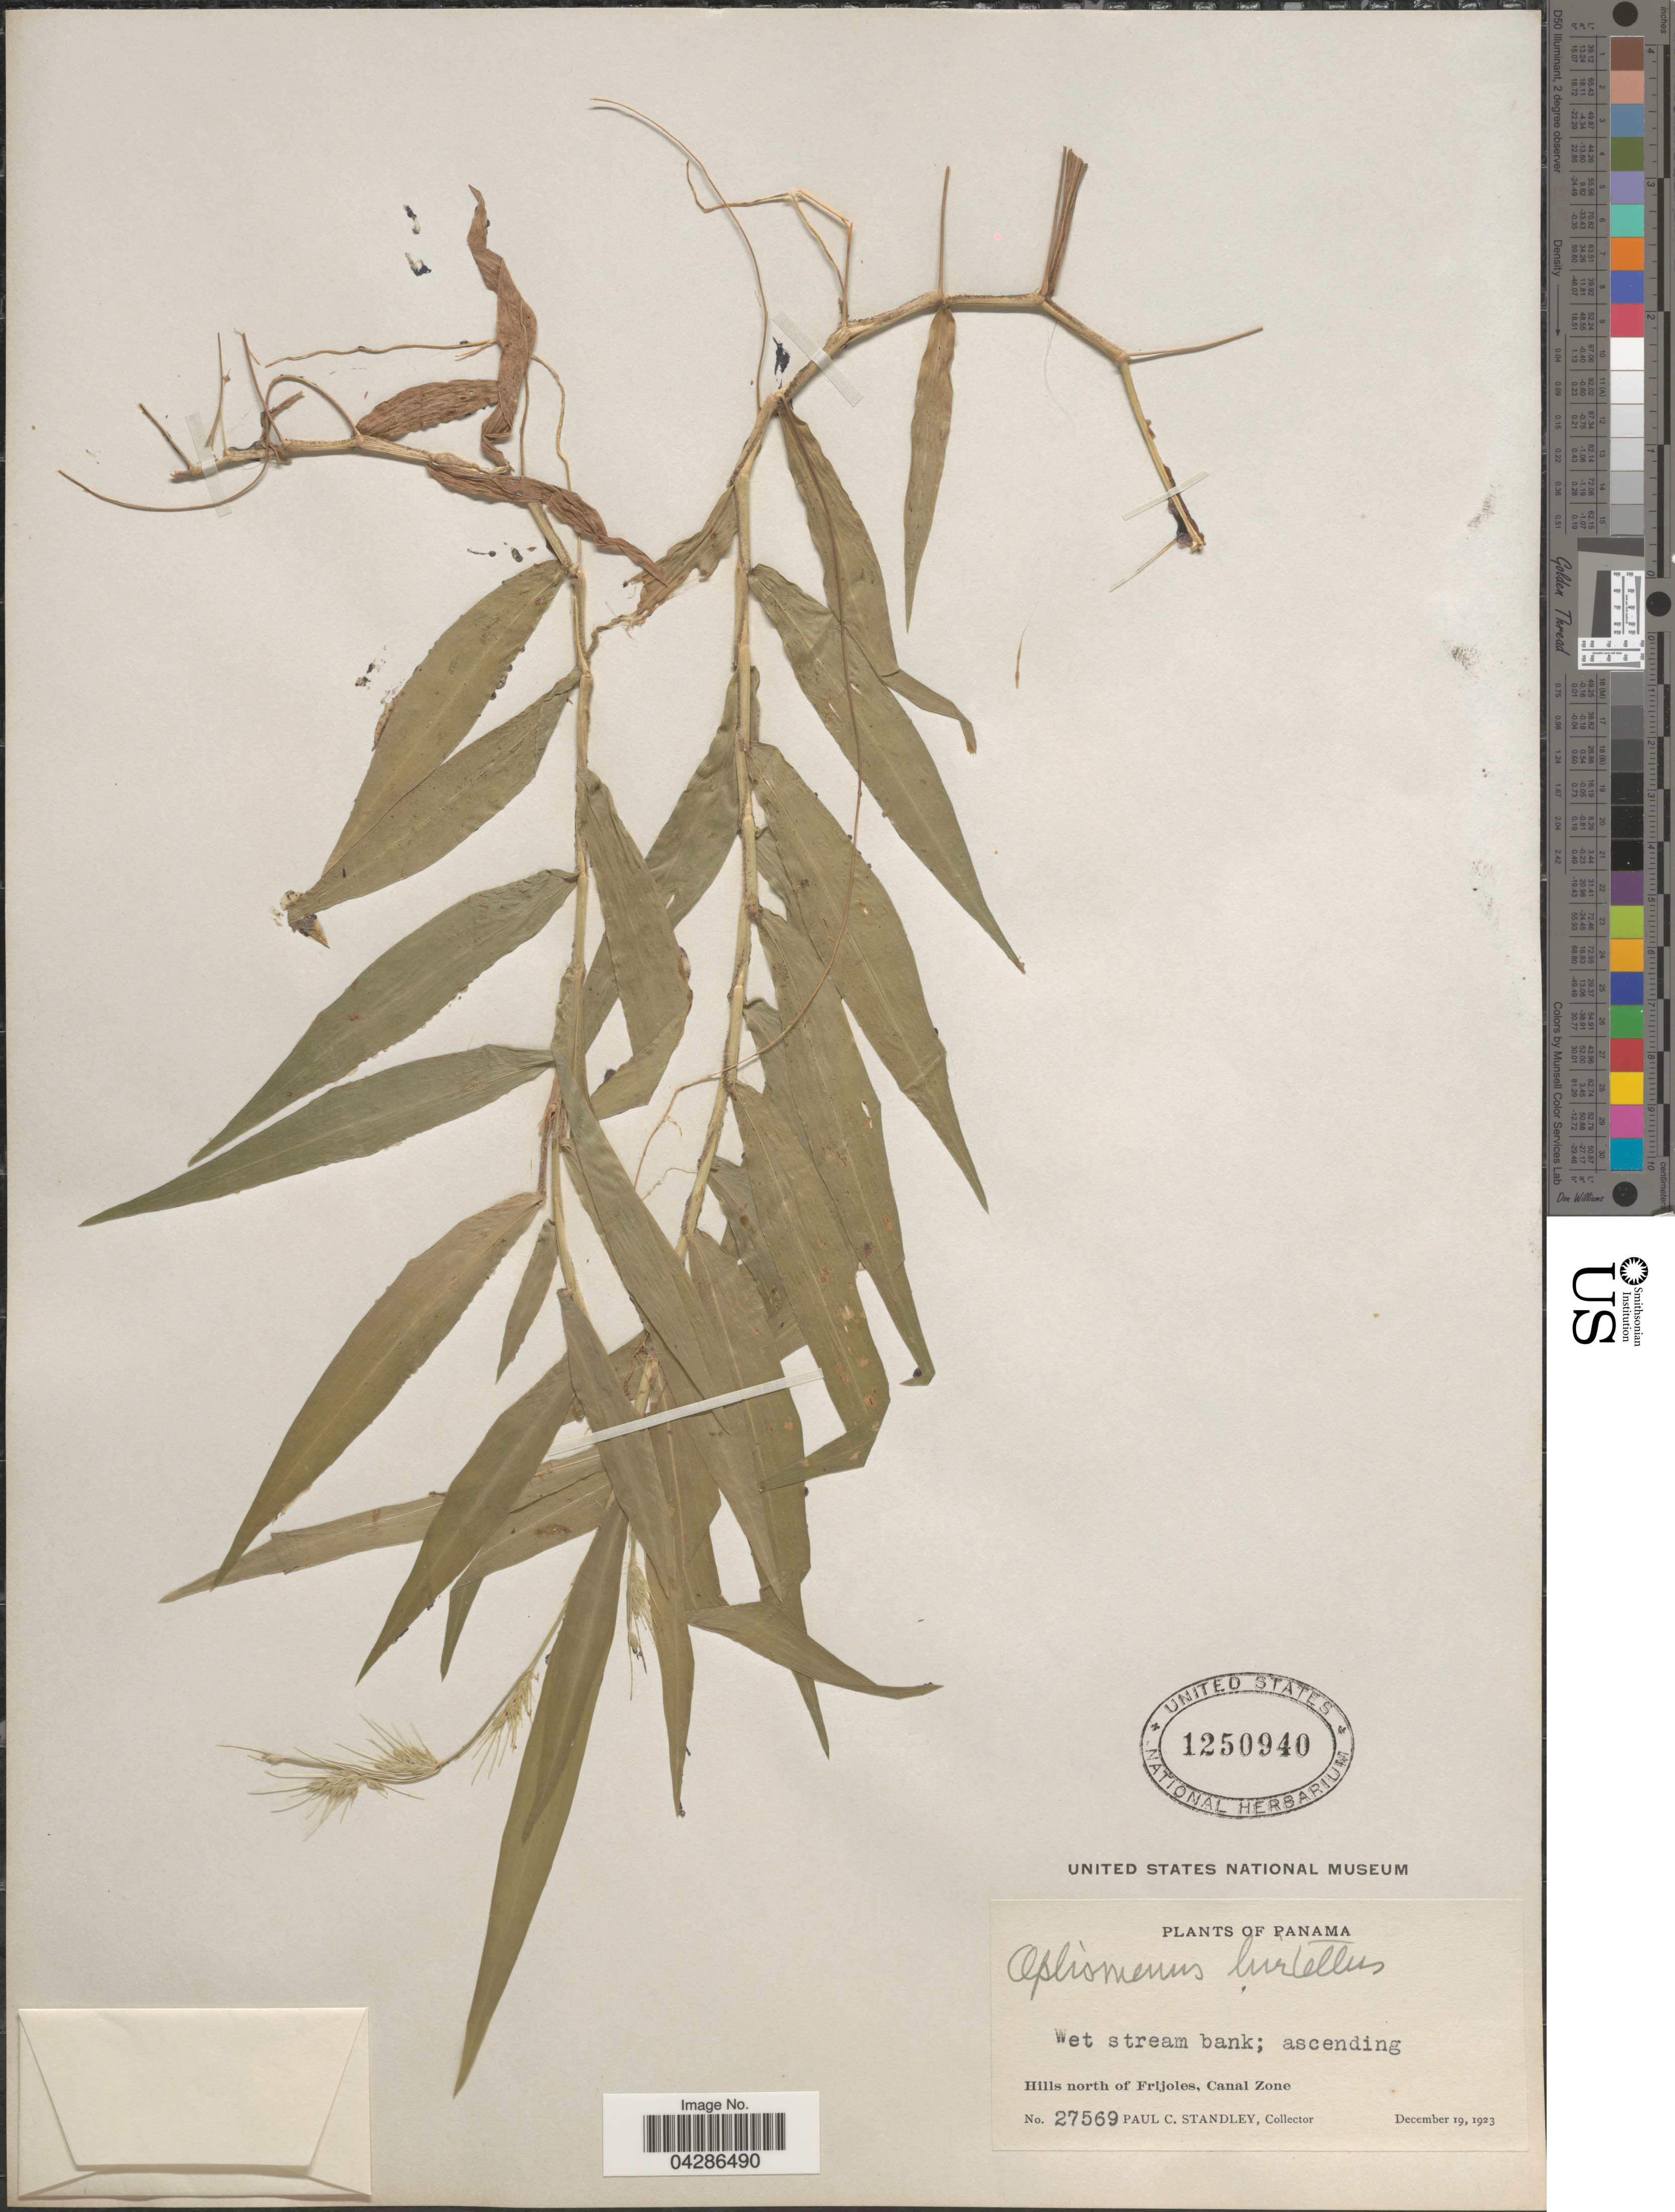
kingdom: Plantae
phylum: Tracheophyta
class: Liliopsida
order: Poales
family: Poaceae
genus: Oplismenus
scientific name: Oplismenus hirtellus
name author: (L.) P. Beauv.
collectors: P. C. Standley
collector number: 27569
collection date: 1923-12-19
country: Panama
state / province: Colón / Panamá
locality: Hills north of Frijoles, Canal Zone.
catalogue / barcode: US 1250940